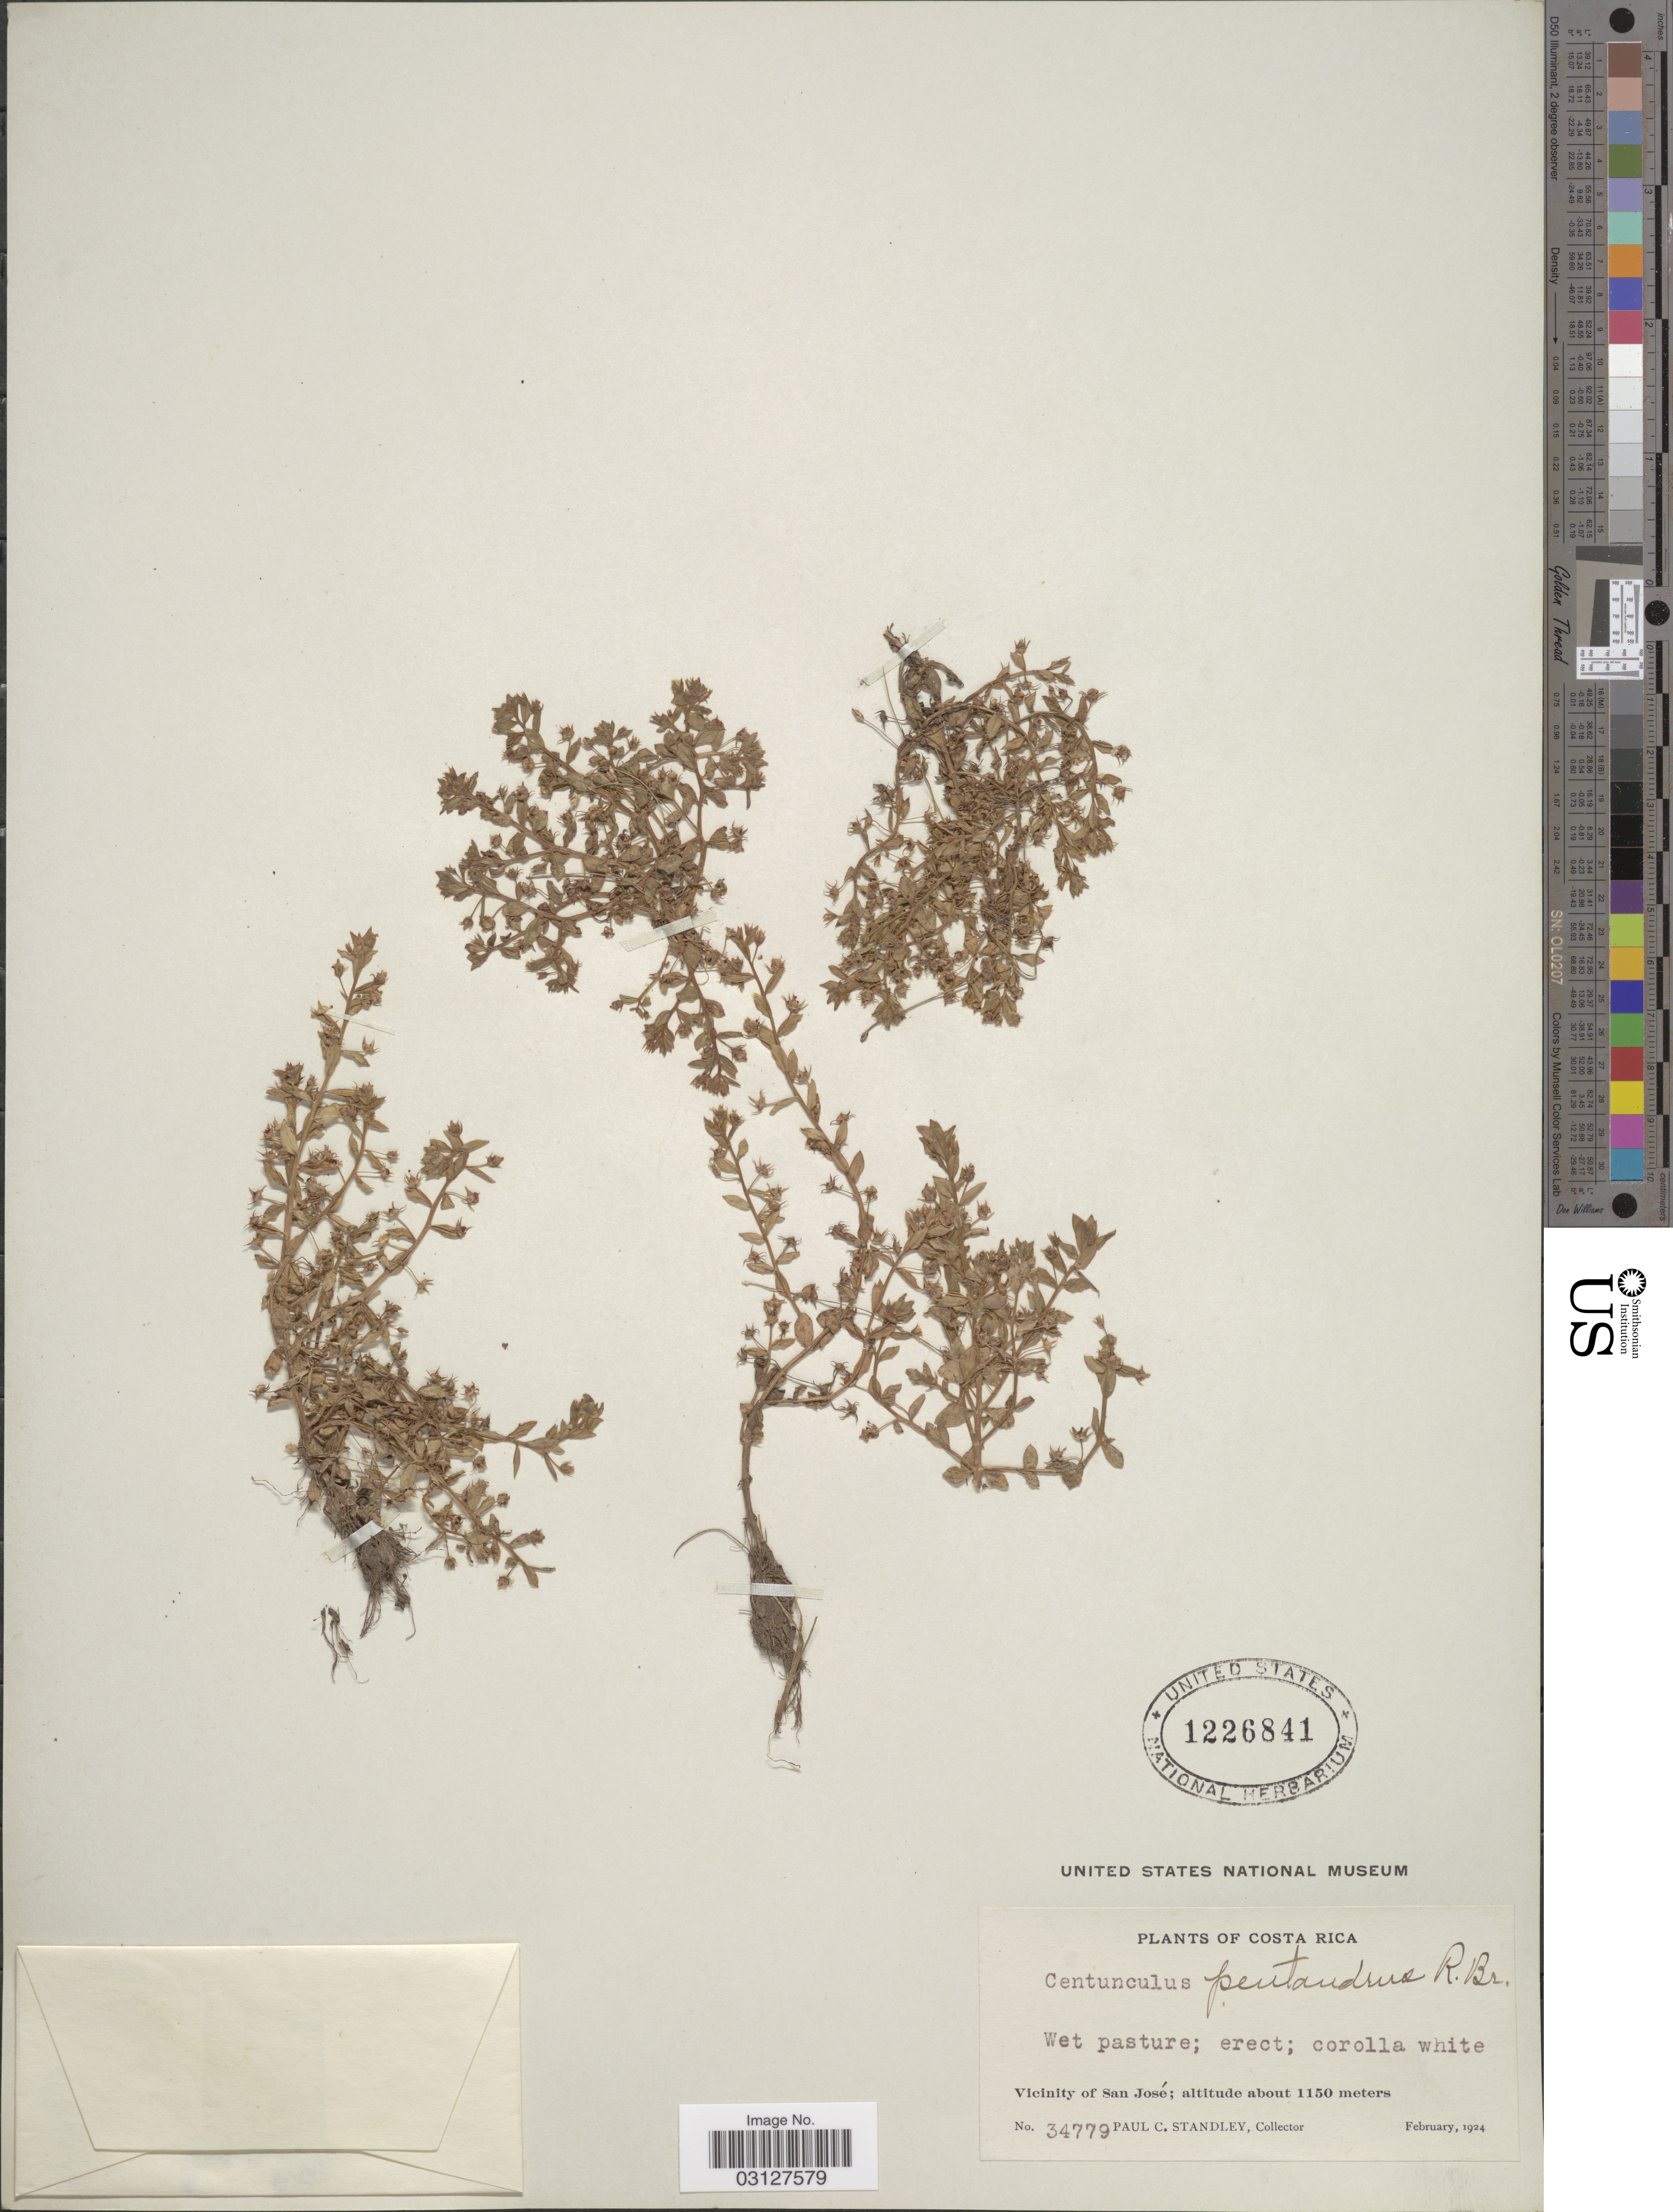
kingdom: Plantae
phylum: Tracheophyta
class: Magnoliopsida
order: Ericales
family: Primulaceae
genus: Anagallis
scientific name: Anagallis pumila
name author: Sw.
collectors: P. C. Standley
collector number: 34779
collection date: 1924-02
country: Costa Rica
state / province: San José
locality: Vicinity of San José.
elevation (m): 1150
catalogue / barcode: US 1226841